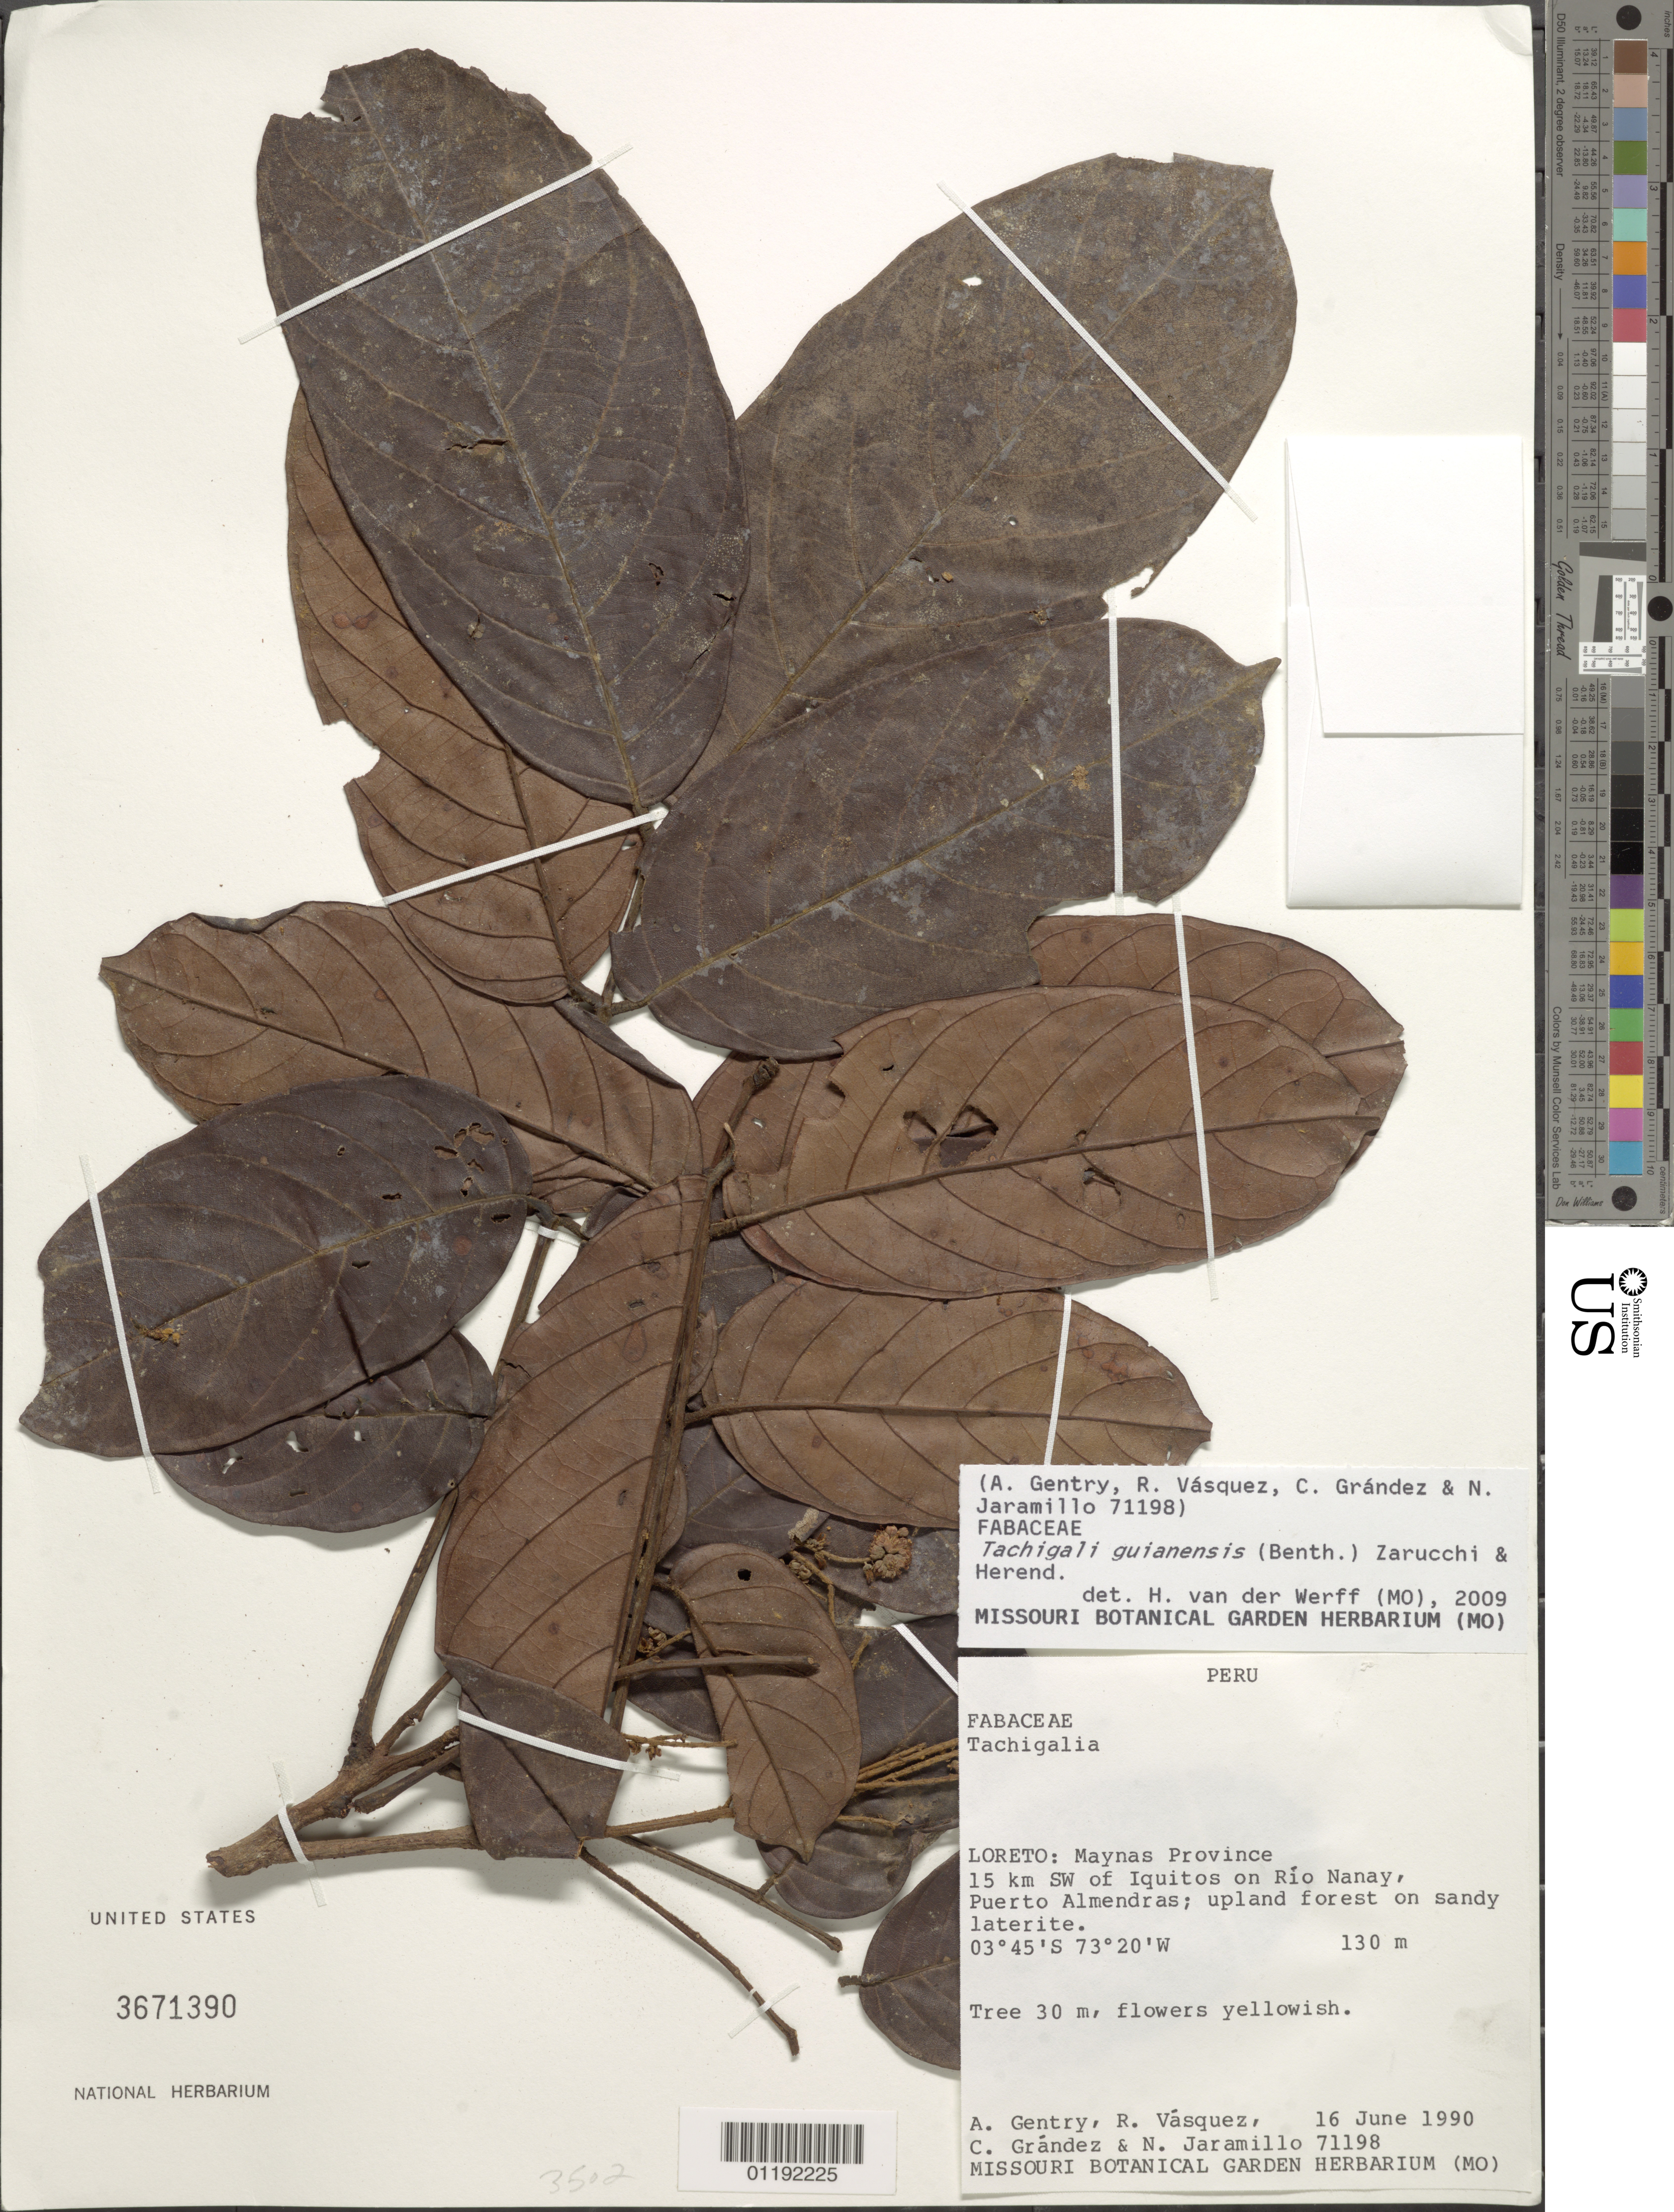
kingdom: Plantae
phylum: Tracheophyta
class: Magnoliopsida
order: Fabales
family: Fabaceae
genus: Tachigali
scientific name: Tachigali guianensis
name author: (Benth.) Zarucchi & Herend.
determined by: van der Werff, H., (MO), Missouri Botanical Garden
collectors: A. H. Gentry & et al.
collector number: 71198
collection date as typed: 16 Jun 1990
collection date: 1990-06-16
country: Peru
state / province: Loreto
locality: Maynas Province, 15 km SW of Iquitos on Río Nanay, Puerto Almendras.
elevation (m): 130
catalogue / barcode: US 3671390